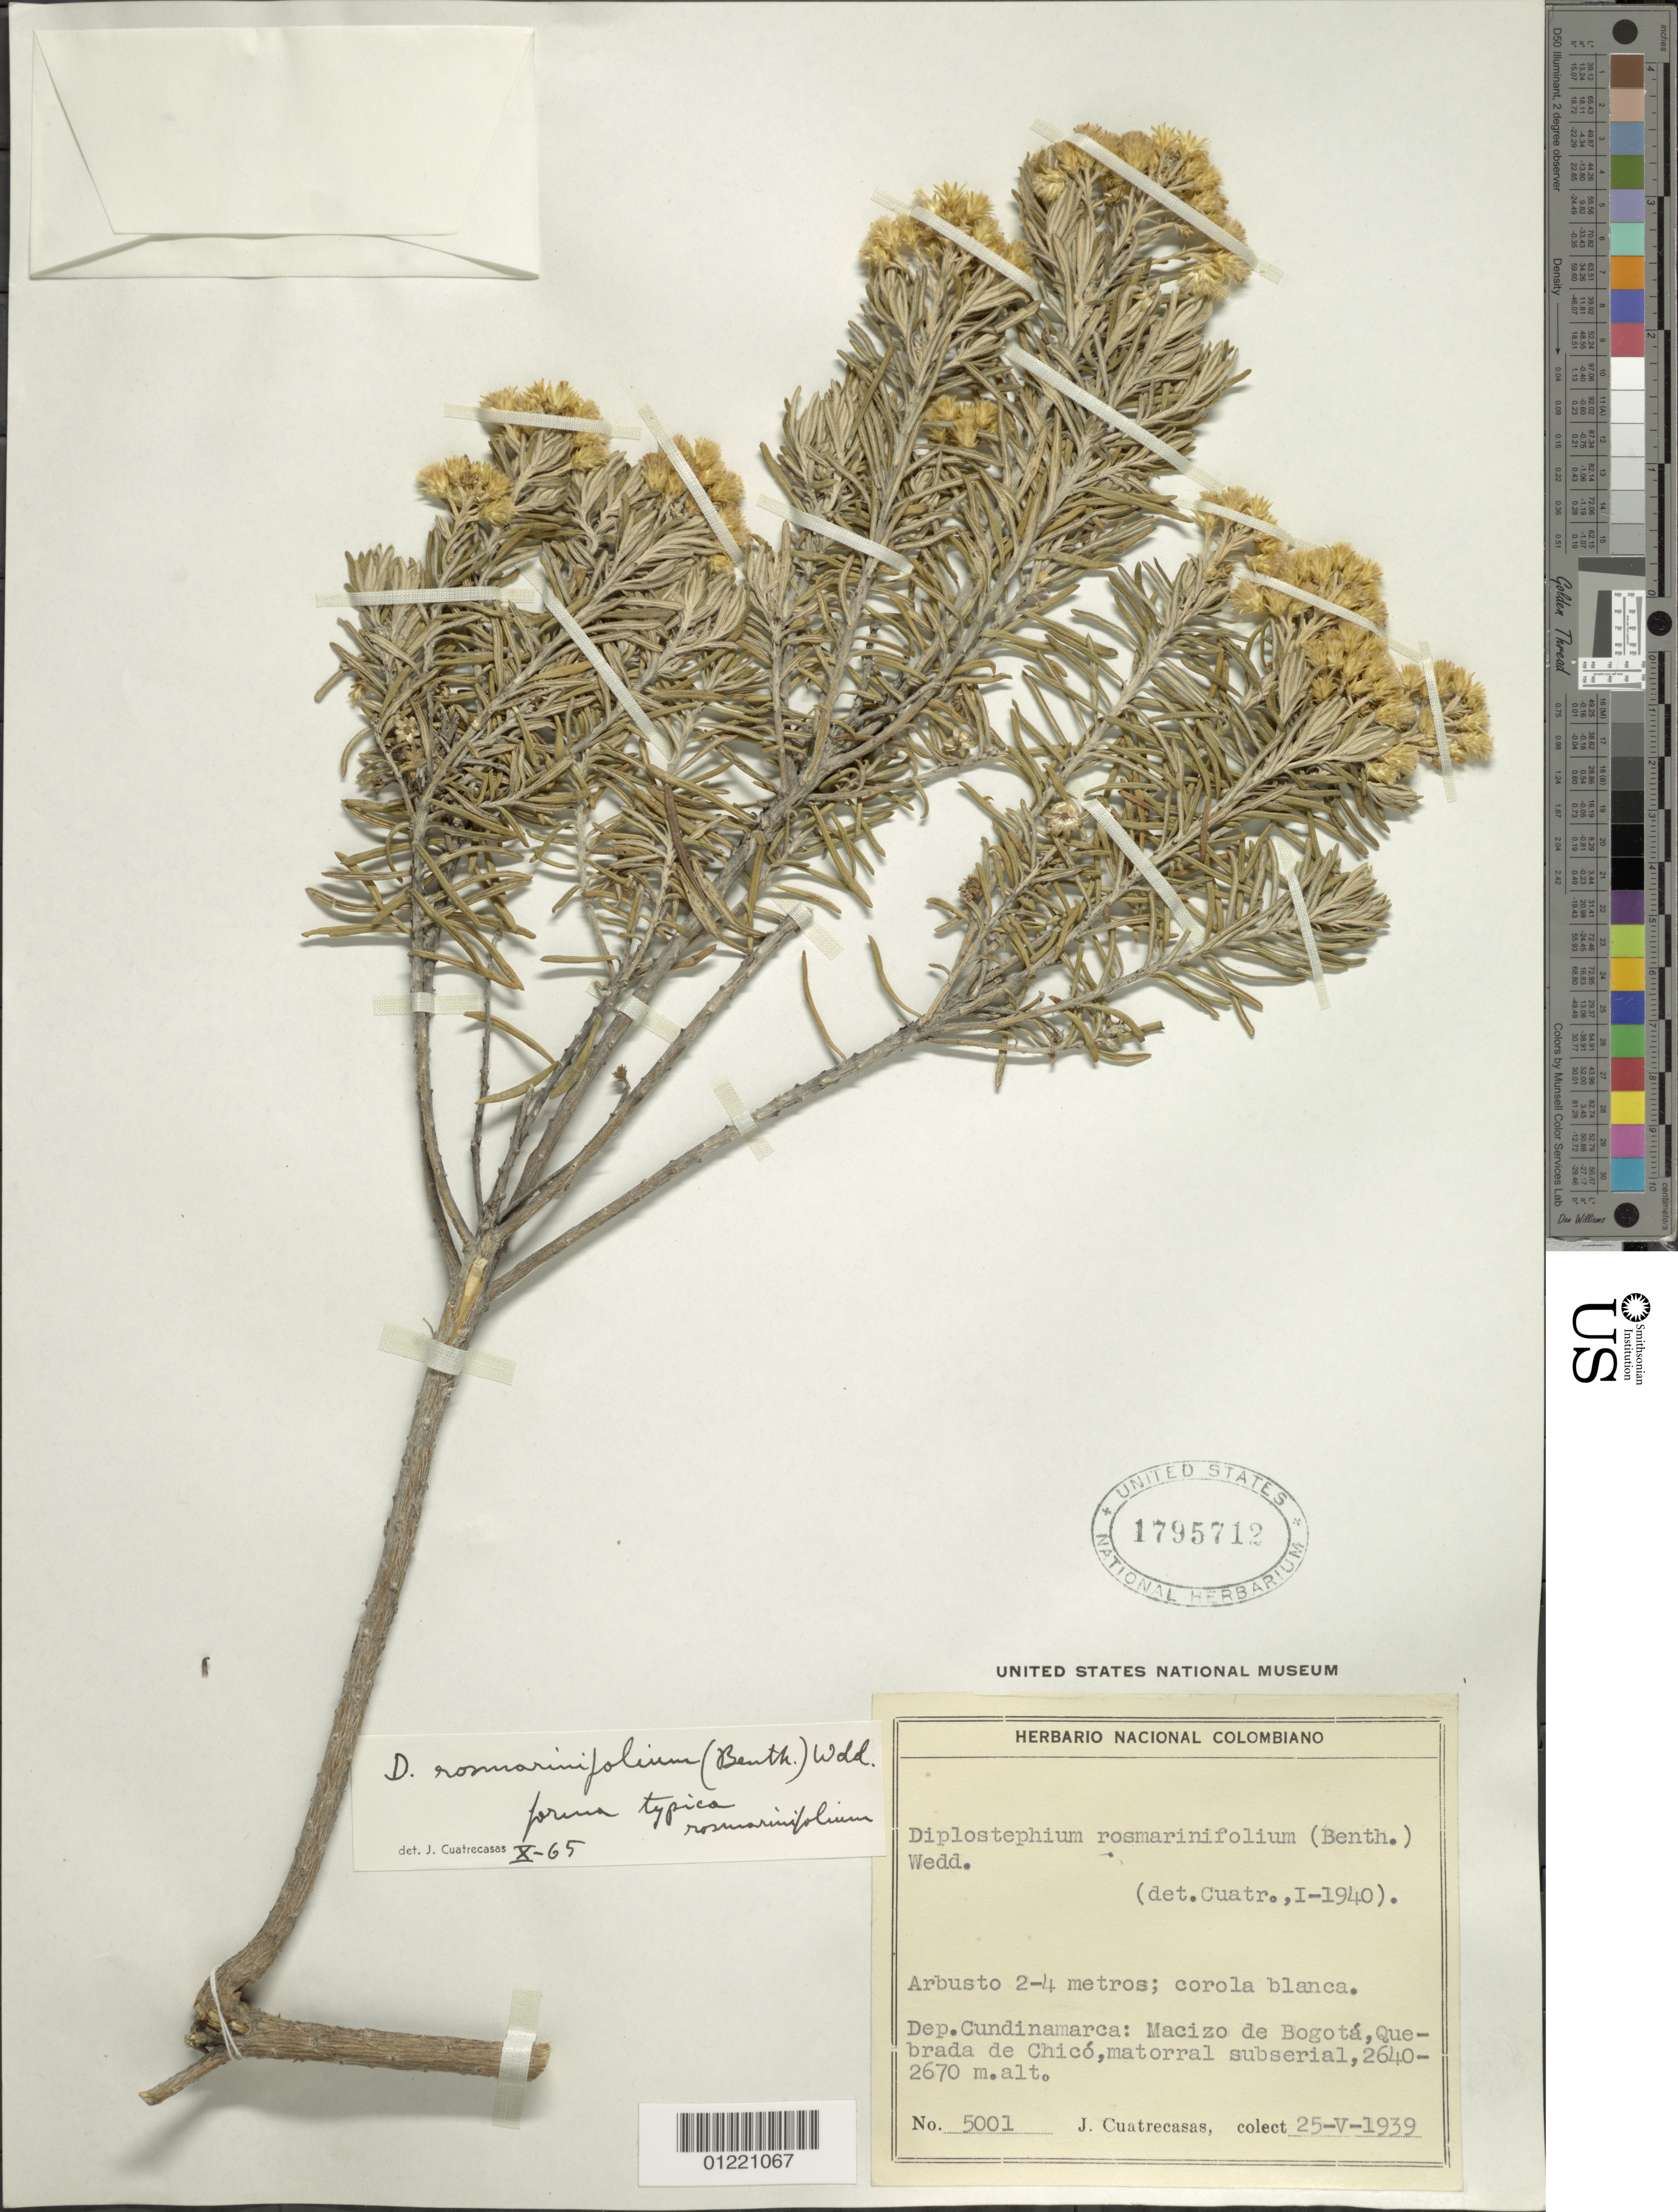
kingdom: Plantae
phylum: Tracheophyta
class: Magnoliopsida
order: Asterales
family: Asteraceae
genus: Diplostephium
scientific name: Diplostephium rosmarinifolium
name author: (Benth.) Wedd.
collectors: J. Cuatrecasas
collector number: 5001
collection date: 1939-05-25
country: Colombia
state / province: Cundinamarca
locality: Macizo de Bogotá, Quebrada de Chicó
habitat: matorral subserial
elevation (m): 2640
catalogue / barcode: US 1795712